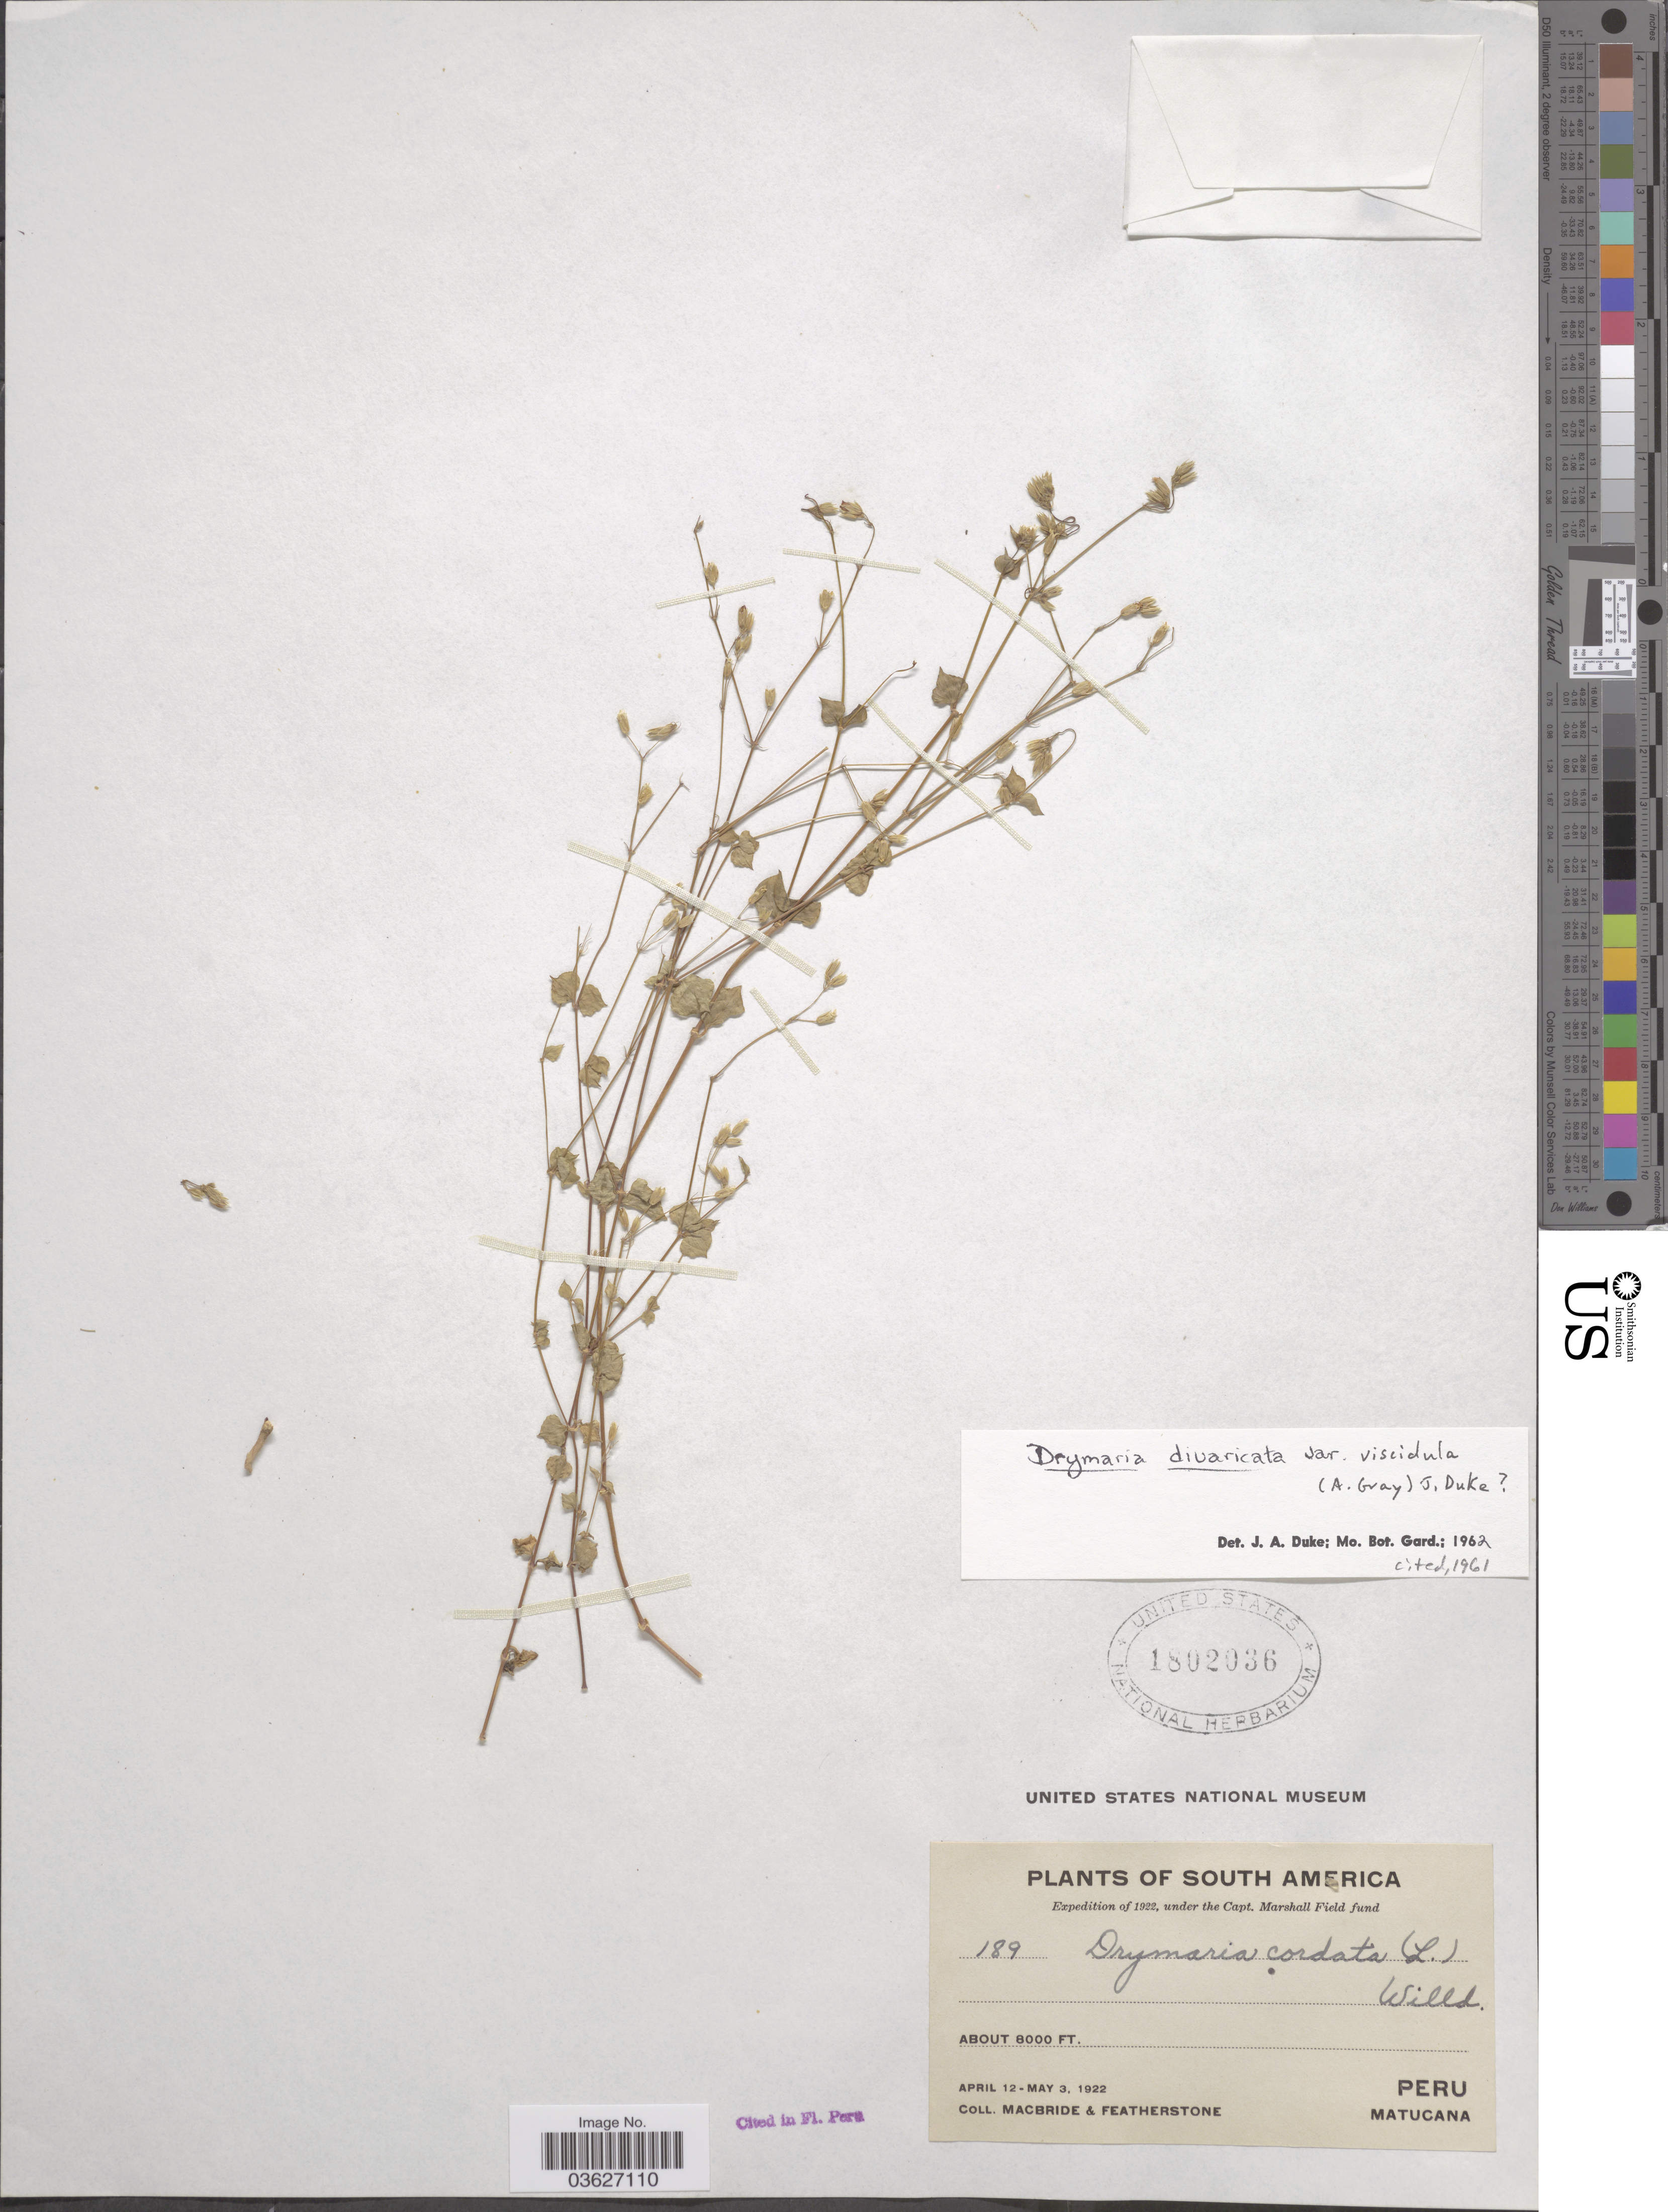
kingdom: Plantae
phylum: Tracheophyta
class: Magnoliopsida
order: Caryophyllales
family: Caryophyllaceae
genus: Drymaria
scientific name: Drymaria divaricata var. viscidula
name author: (A. Gray) J.A. Duke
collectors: Macbride, -- & -. Featherstone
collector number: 189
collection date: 1922-04-12/1922-05-03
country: Peru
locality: Matucana.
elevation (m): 2438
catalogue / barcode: US 1802036